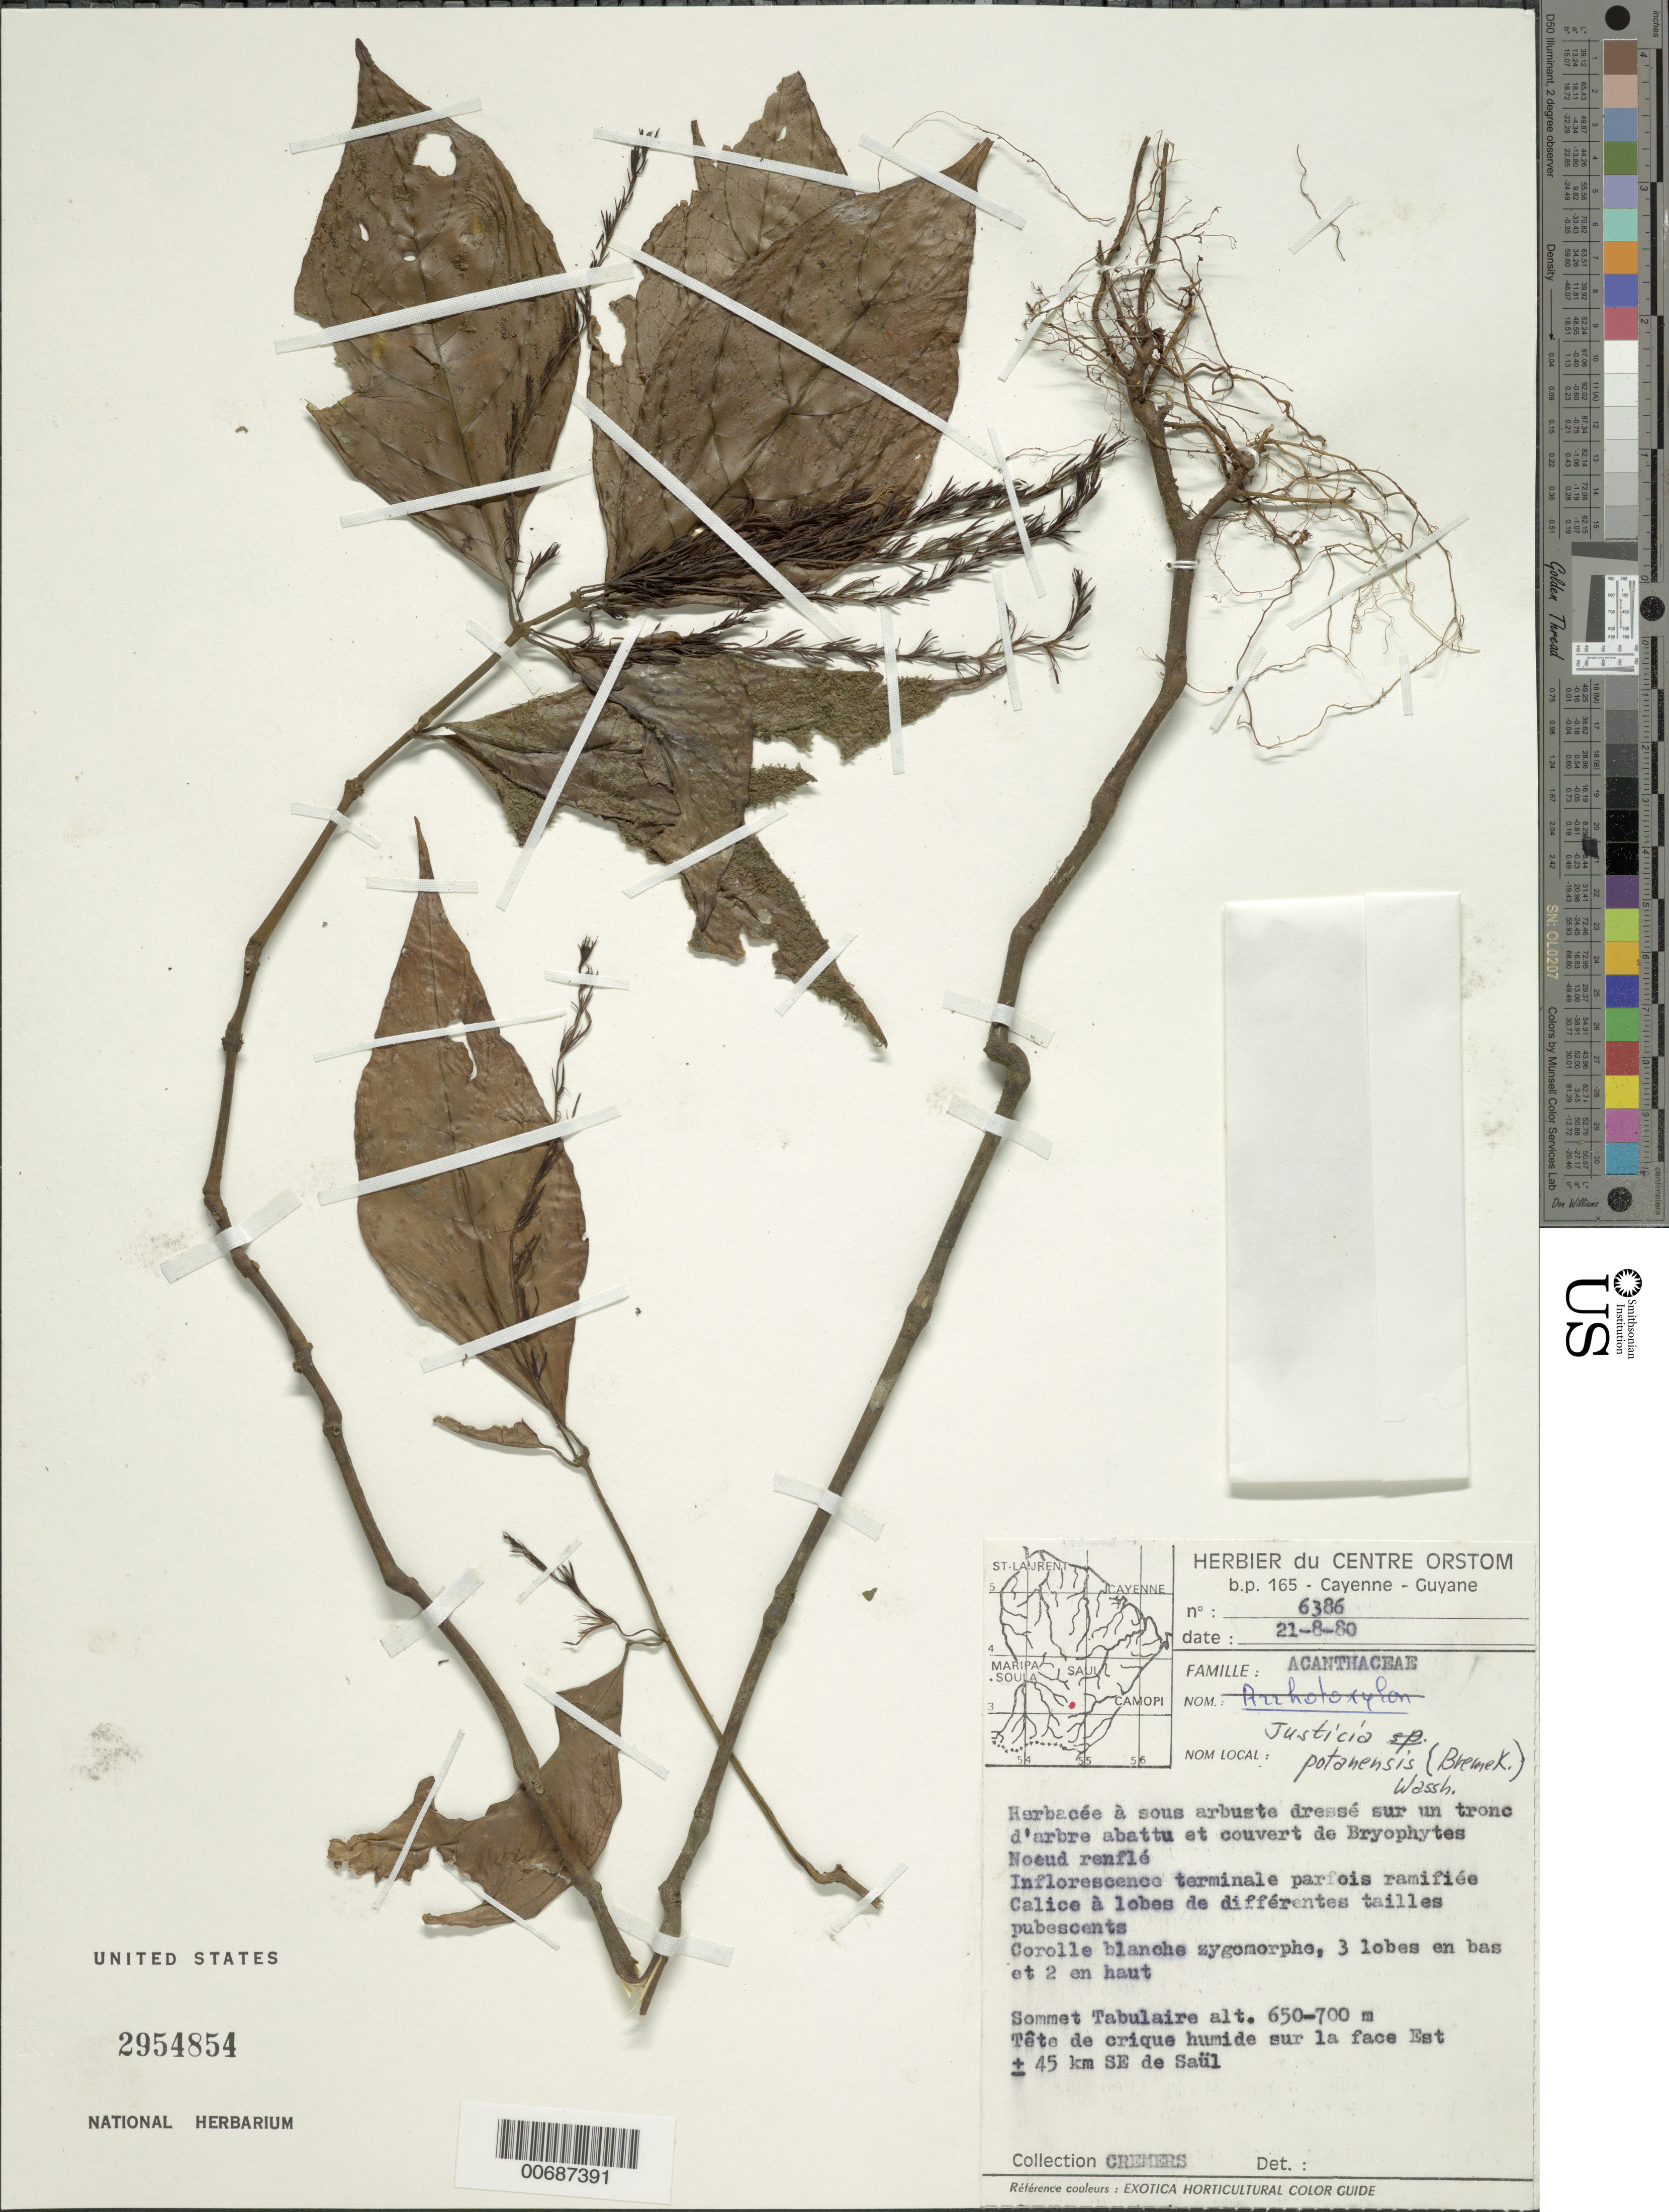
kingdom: Plantae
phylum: Tracheophyta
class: Magnoliopsida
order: Lamiales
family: Acanthaceae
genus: Justicia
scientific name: Justicia potarensis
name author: (Bremek.) Wassh.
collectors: G. Cremers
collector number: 6386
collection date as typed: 21-Aug-80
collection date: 1980-08-21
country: French Guiana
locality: Sommet Tabulaire, ± 45 km SE de Saül; région des Emérillons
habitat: Sommet Tabulaire alt.Tete de crique humide sur la face Est ± 45 km SE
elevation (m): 650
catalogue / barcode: US 2954854